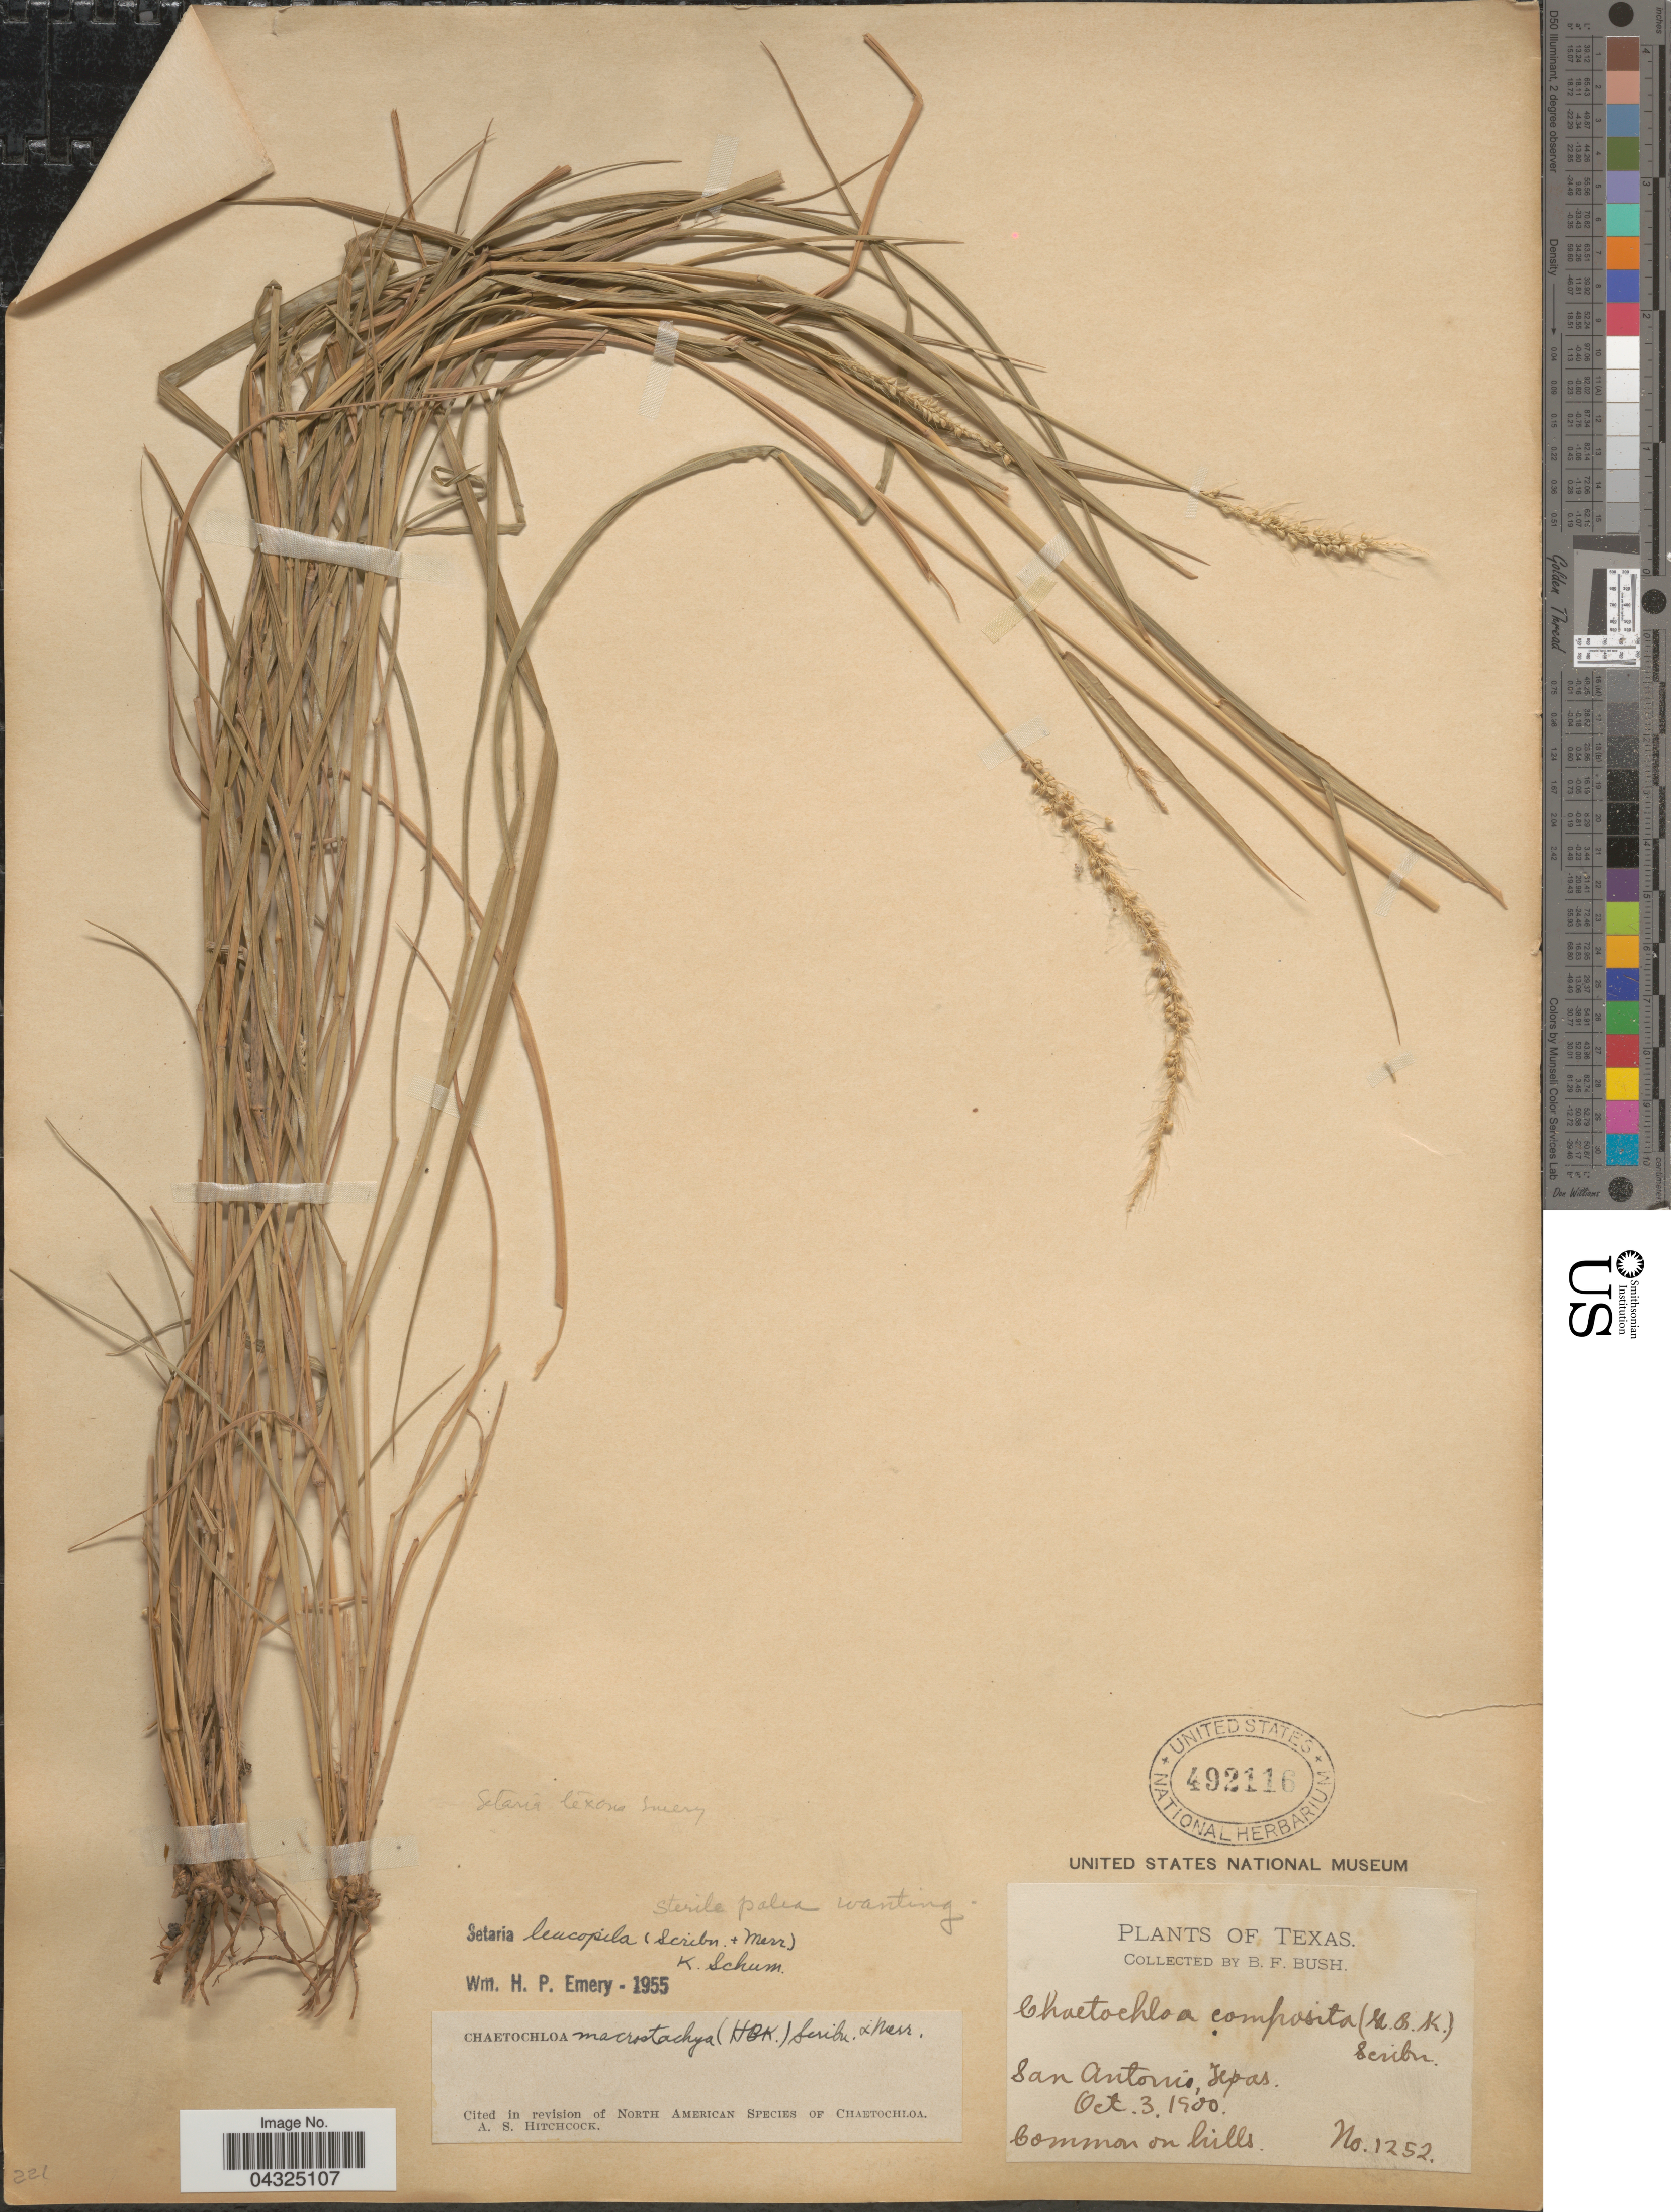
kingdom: Plantae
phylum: Tracheophyta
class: Liliopsida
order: Poales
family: Poaceae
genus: Setaria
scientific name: Setaria leucopila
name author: (Scribn. & Merr.) K. Schum.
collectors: B. F. Bush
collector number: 1252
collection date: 1900-10-03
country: United States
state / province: Texas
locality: San Antonio. Common on hills.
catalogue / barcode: US 492116